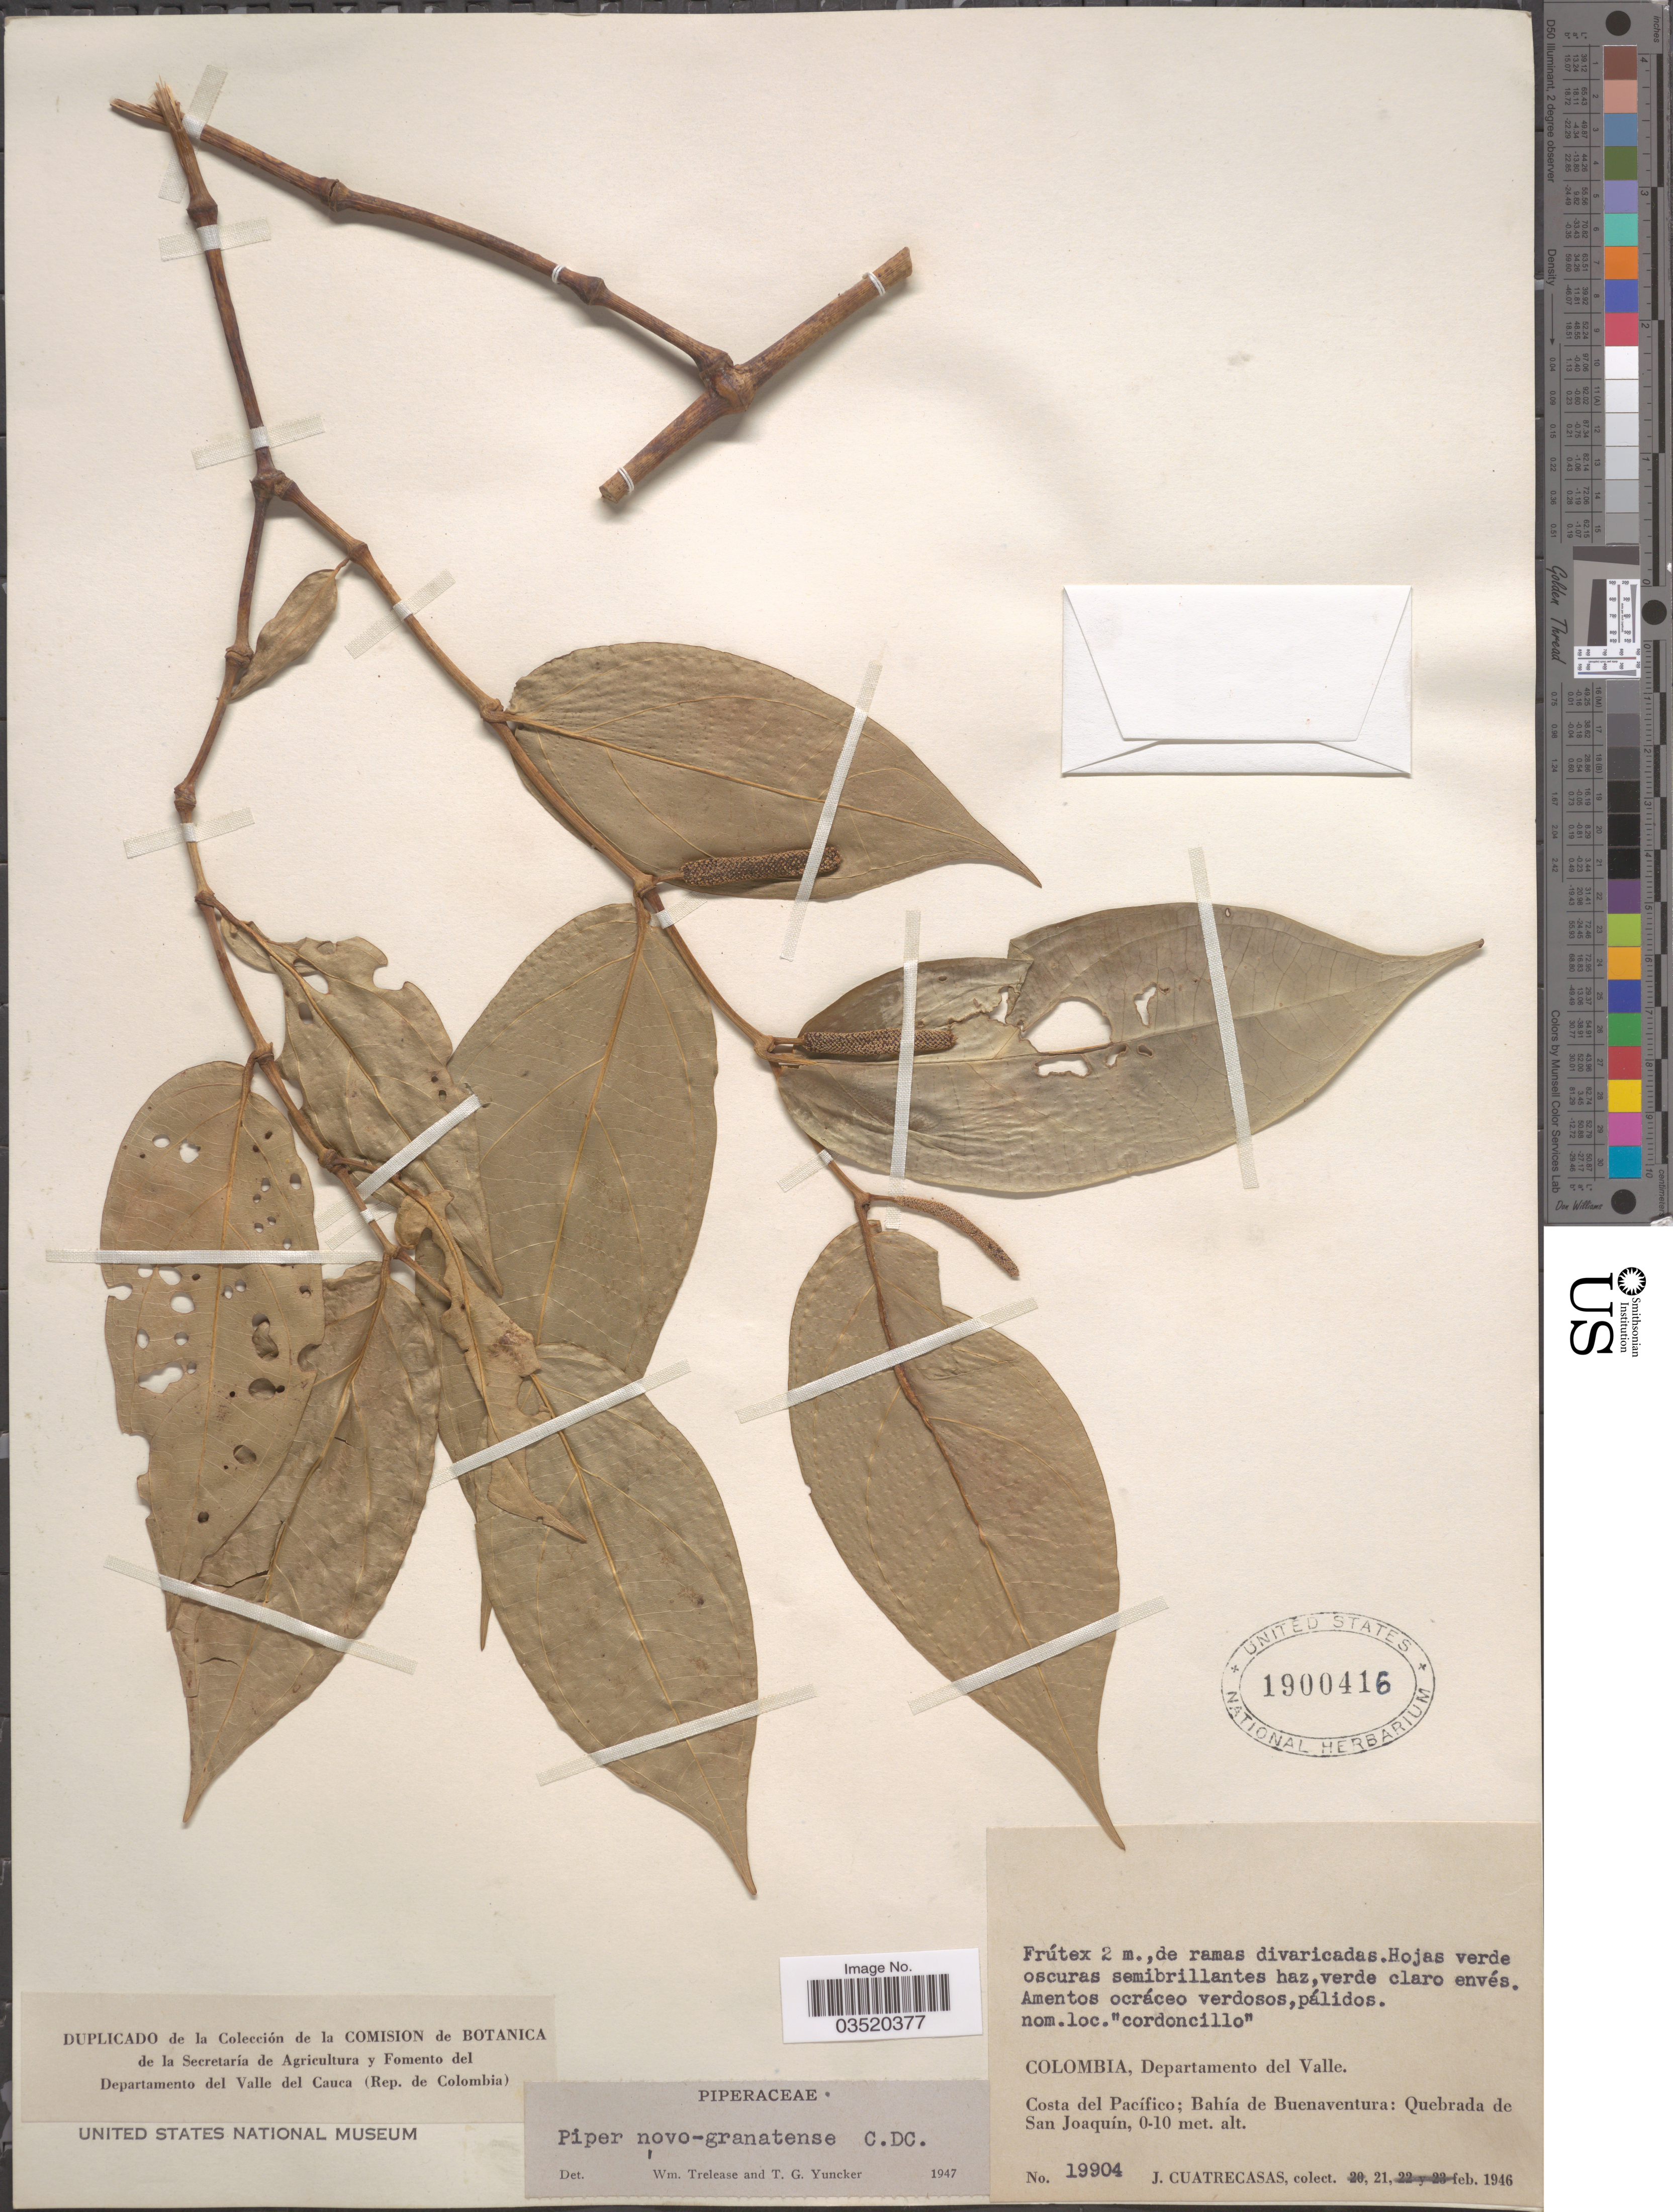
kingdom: Plantae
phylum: Tracheophyta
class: Magnoliopsida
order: Piperales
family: Piperaceae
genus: Piper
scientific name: Piper novo-granatense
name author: C. DC.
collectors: J. Cuatrecasas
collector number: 19904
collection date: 1946-02-21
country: Colombia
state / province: Valle del Cauca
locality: Departamento del Valle. Costa del Pacífico; Bahía de Buenaventura: Quebrada de San Joaquín.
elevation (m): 0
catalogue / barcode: US 1900416